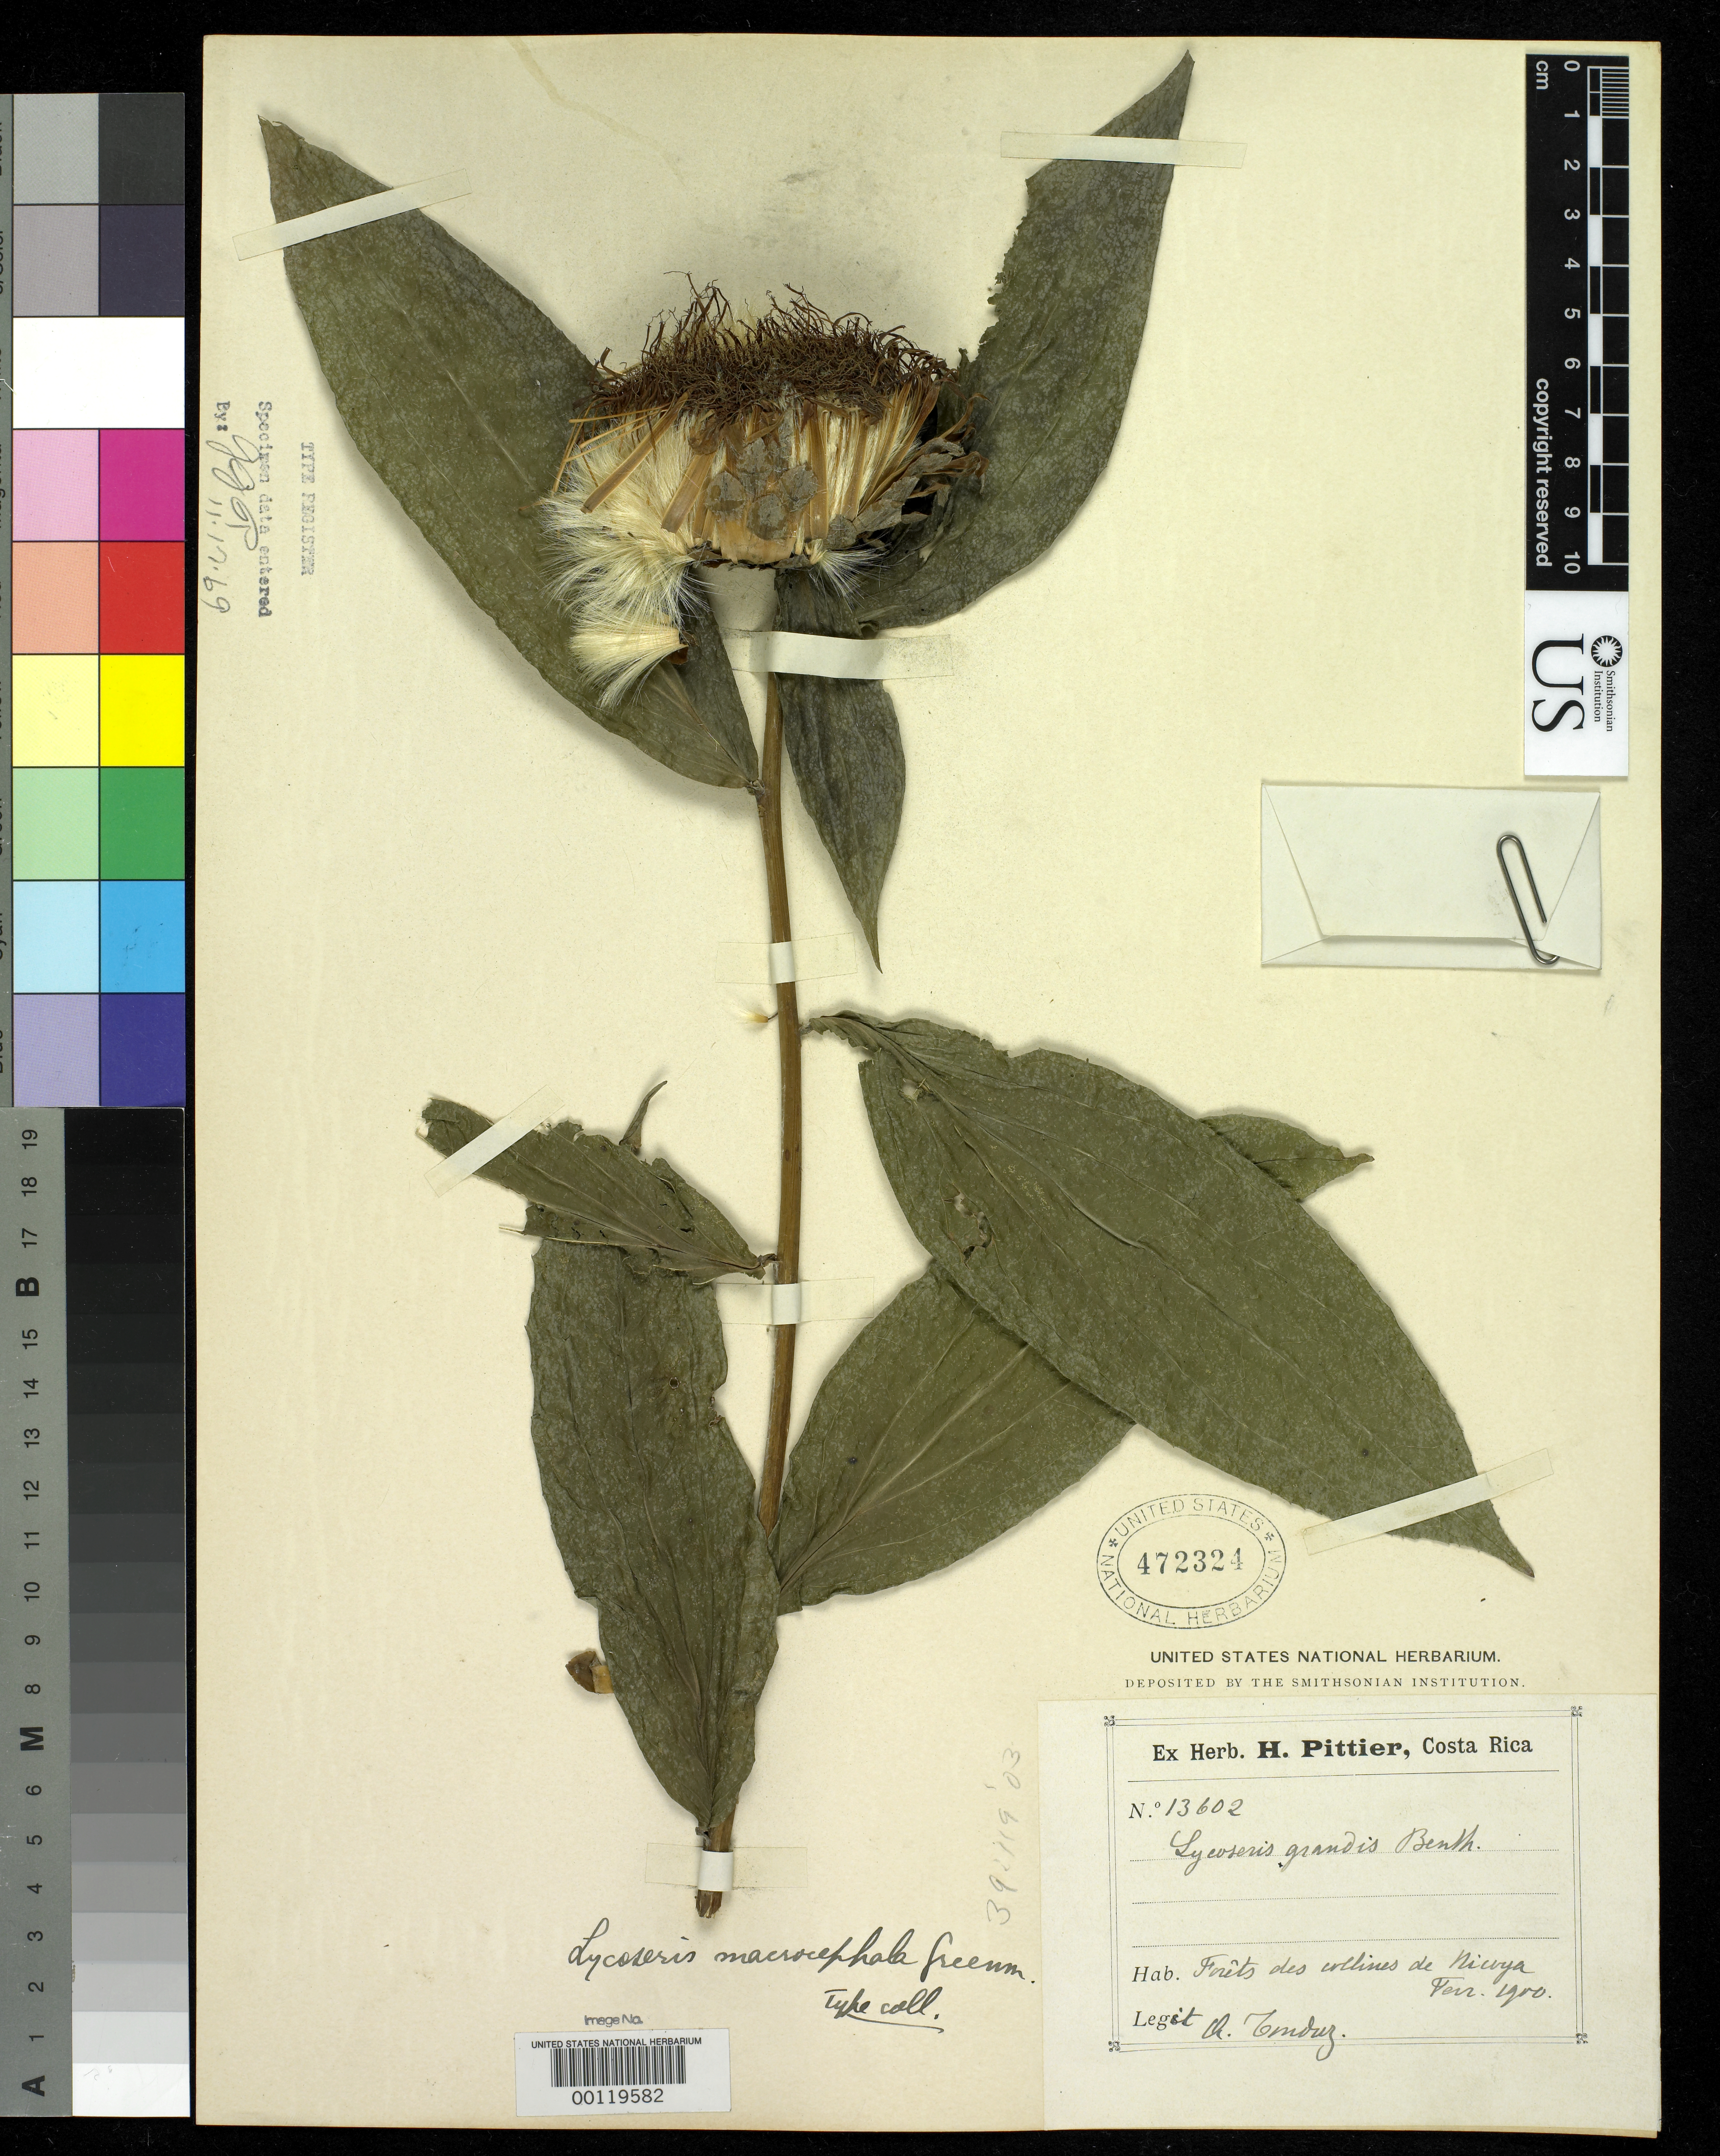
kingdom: Plantae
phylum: Tracheophyta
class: Magnoliopsida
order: Asterales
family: Asteraceae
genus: Lycoseris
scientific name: Lycoseris macrocephala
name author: Greenm.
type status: Isosyntype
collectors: A. Tonduz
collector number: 13602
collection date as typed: Feb 1900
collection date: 1900-02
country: Costa Rica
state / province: Guanacaste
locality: Nicoya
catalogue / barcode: US 472324